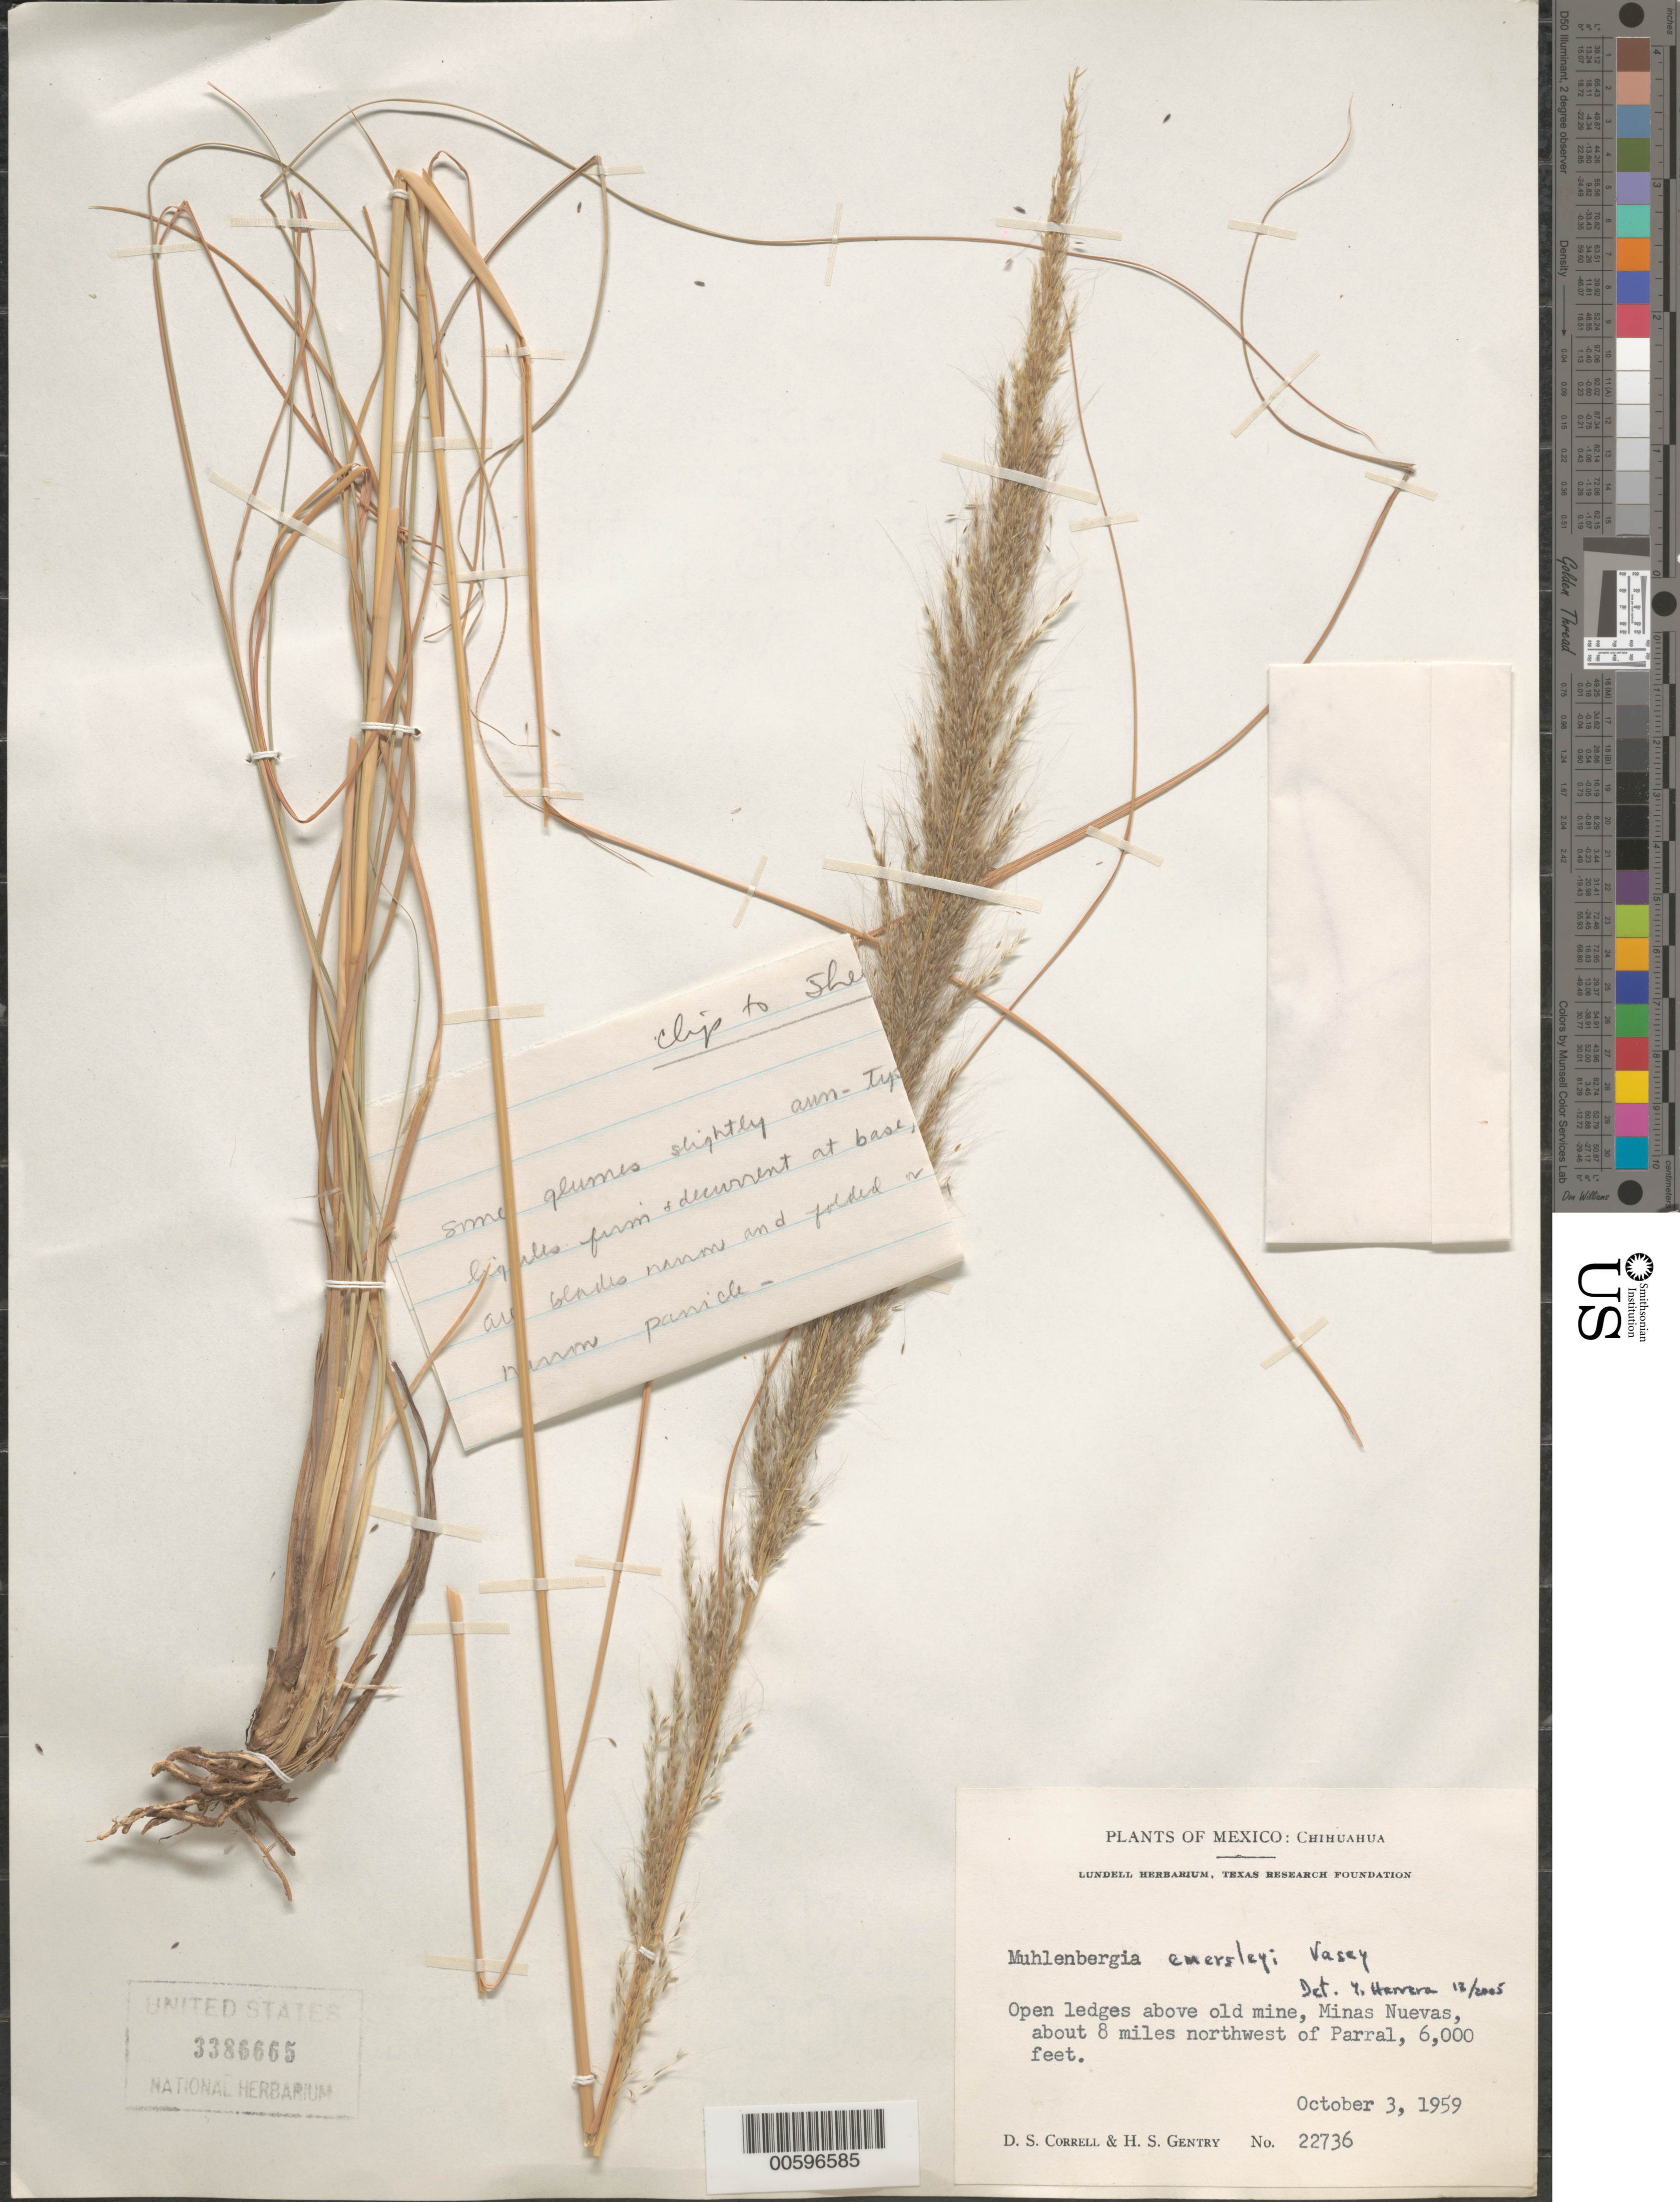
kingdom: Plantae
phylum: Tracheophyta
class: Liliopsida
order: Poales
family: Poaceae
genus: Muhlenbergia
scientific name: Muhlenbergia sp.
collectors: D. S. Correll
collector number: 22736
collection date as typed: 3 Oct 1959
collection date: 1959-10-03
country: Mexico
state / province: Chihuahua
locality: Minas Nuevas, ca 8 mi NW of Parral.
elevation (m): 1829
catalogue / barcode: US 3386665